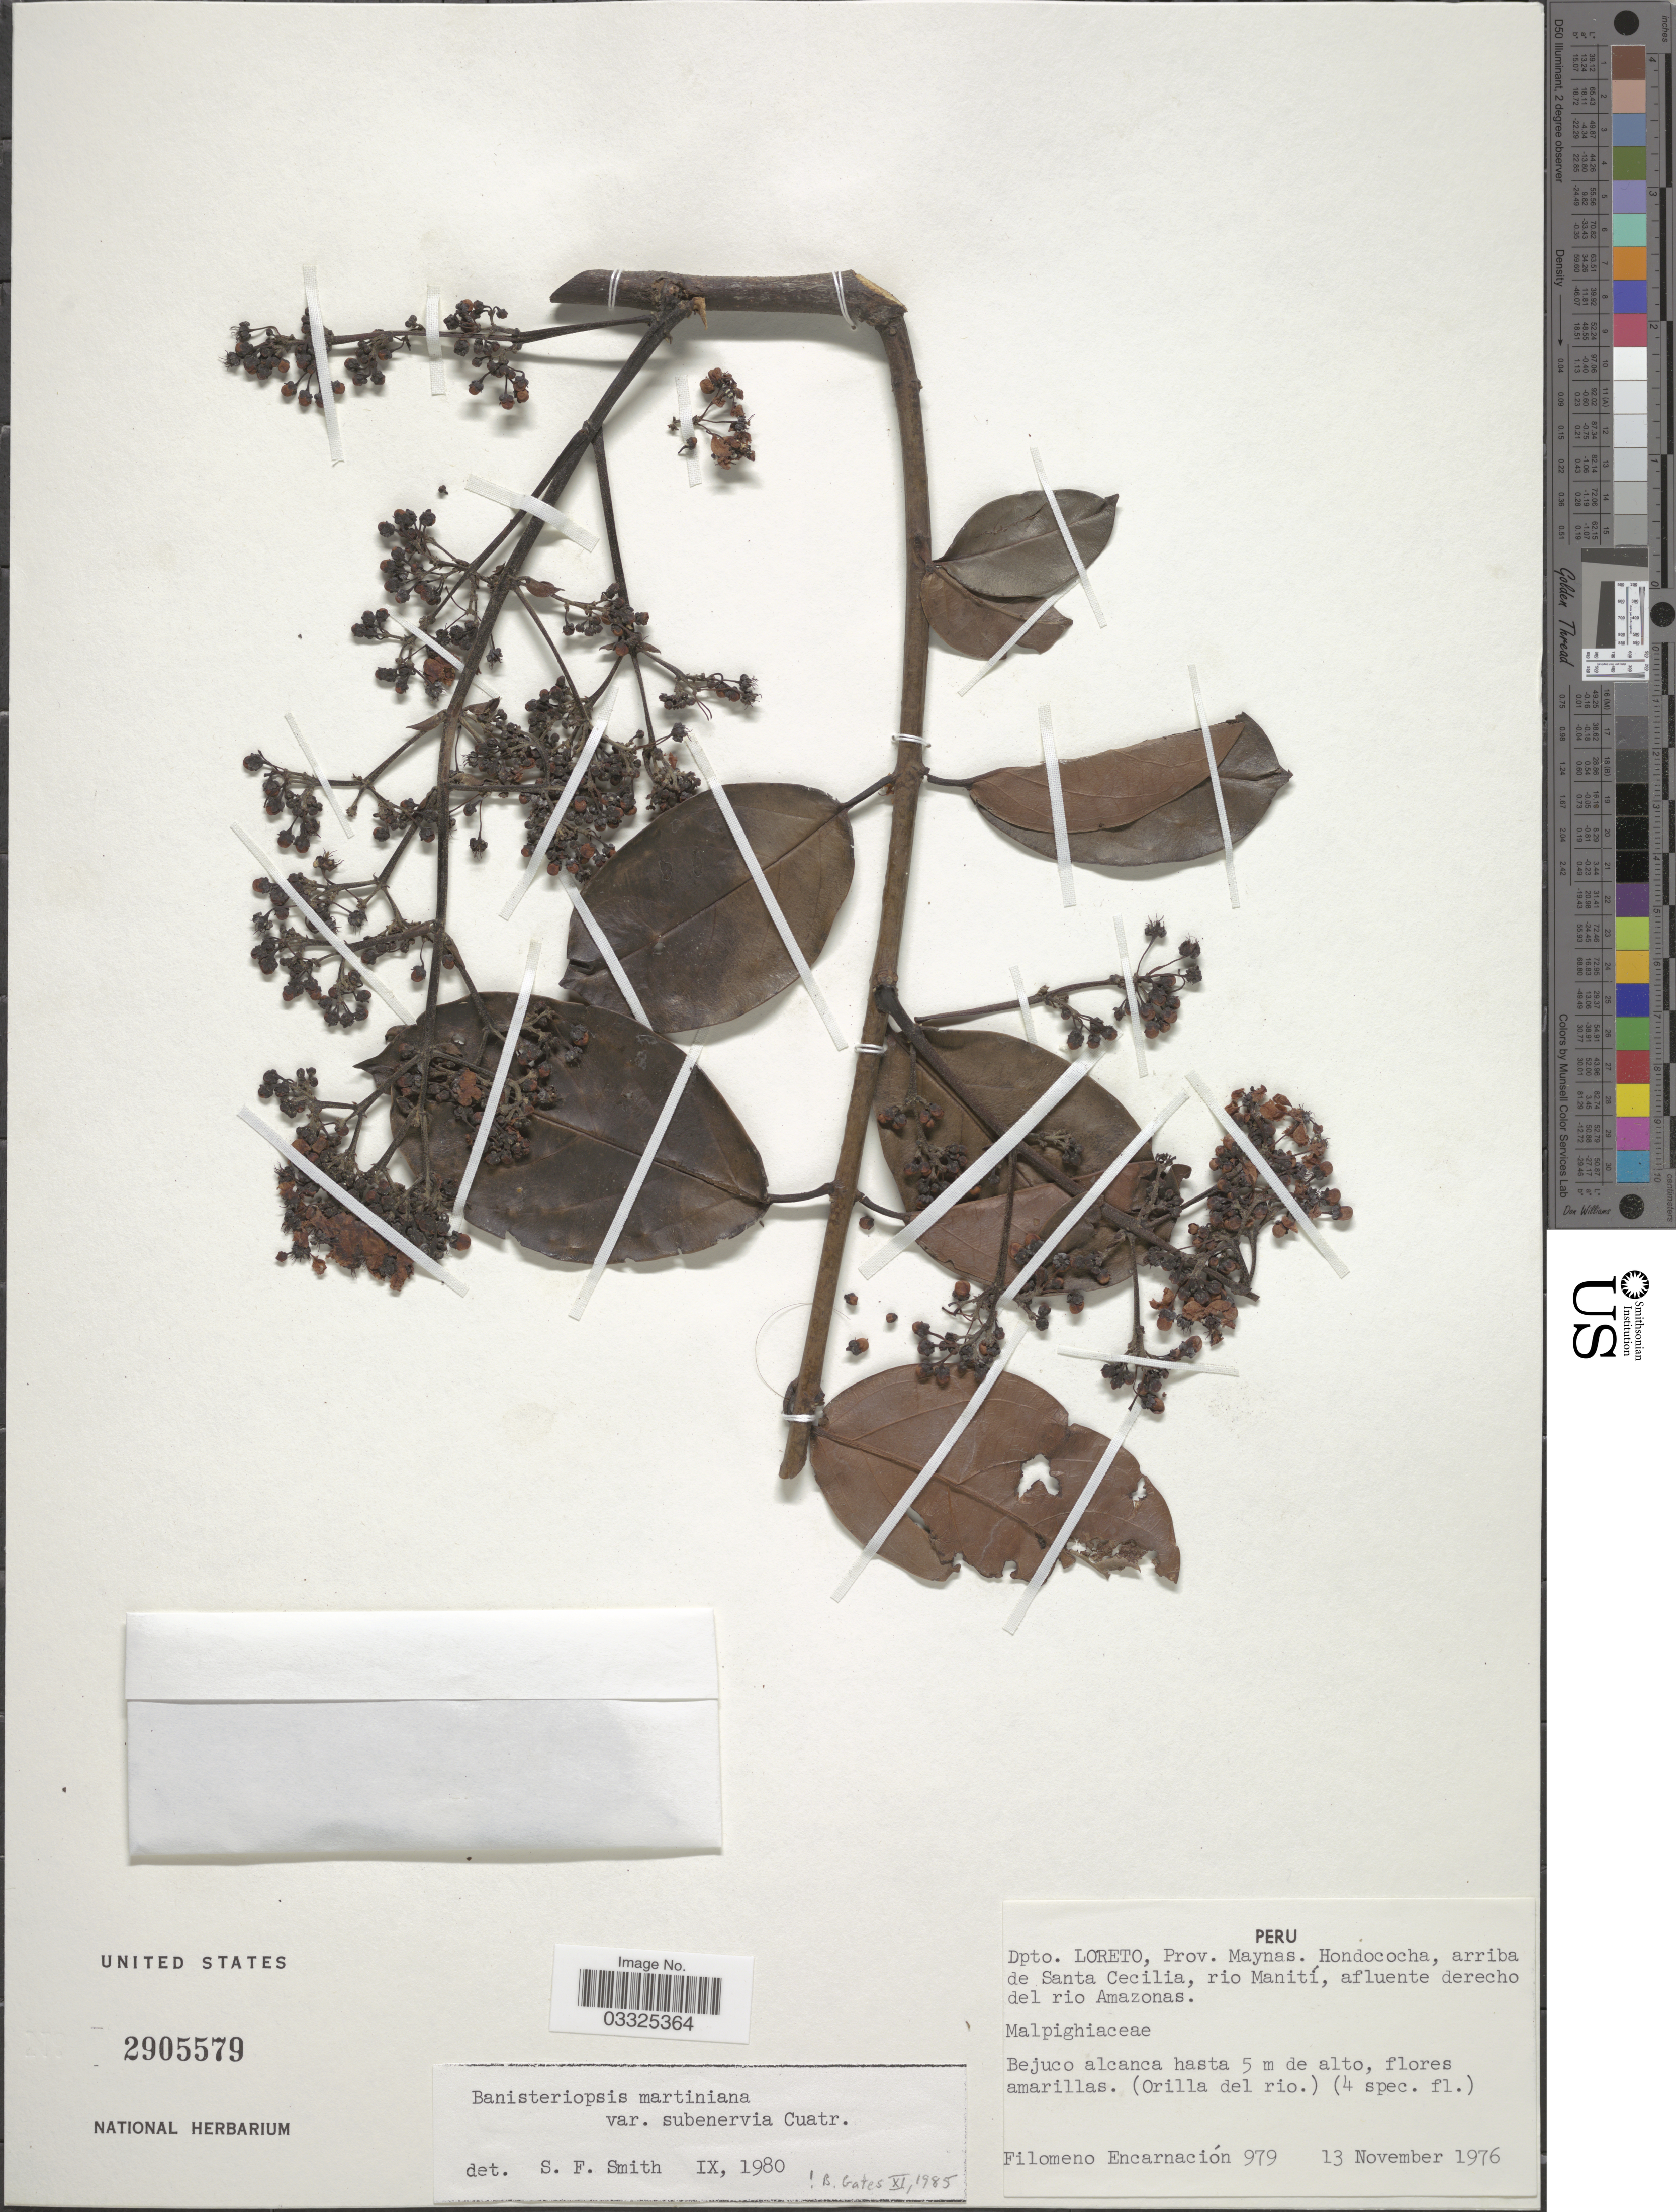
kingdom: Plantae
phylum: Tracheophyta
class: Magnoliopsida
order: Malpighiales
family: Malpighiaceae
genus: Banisteriopsis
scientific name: Banisteriopsis martiniana var. subenervia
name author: Cuatrec.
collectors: F. Encarnación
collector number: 979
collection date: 1976-11-13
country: Peru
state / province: Loreto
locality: Dpto. Loreto, Prov. Maynas. Hondocicha, arriba de Santa Cecilia, rio Manití, alfuente derecho del rio Amazonas.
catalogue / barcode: US 2905579